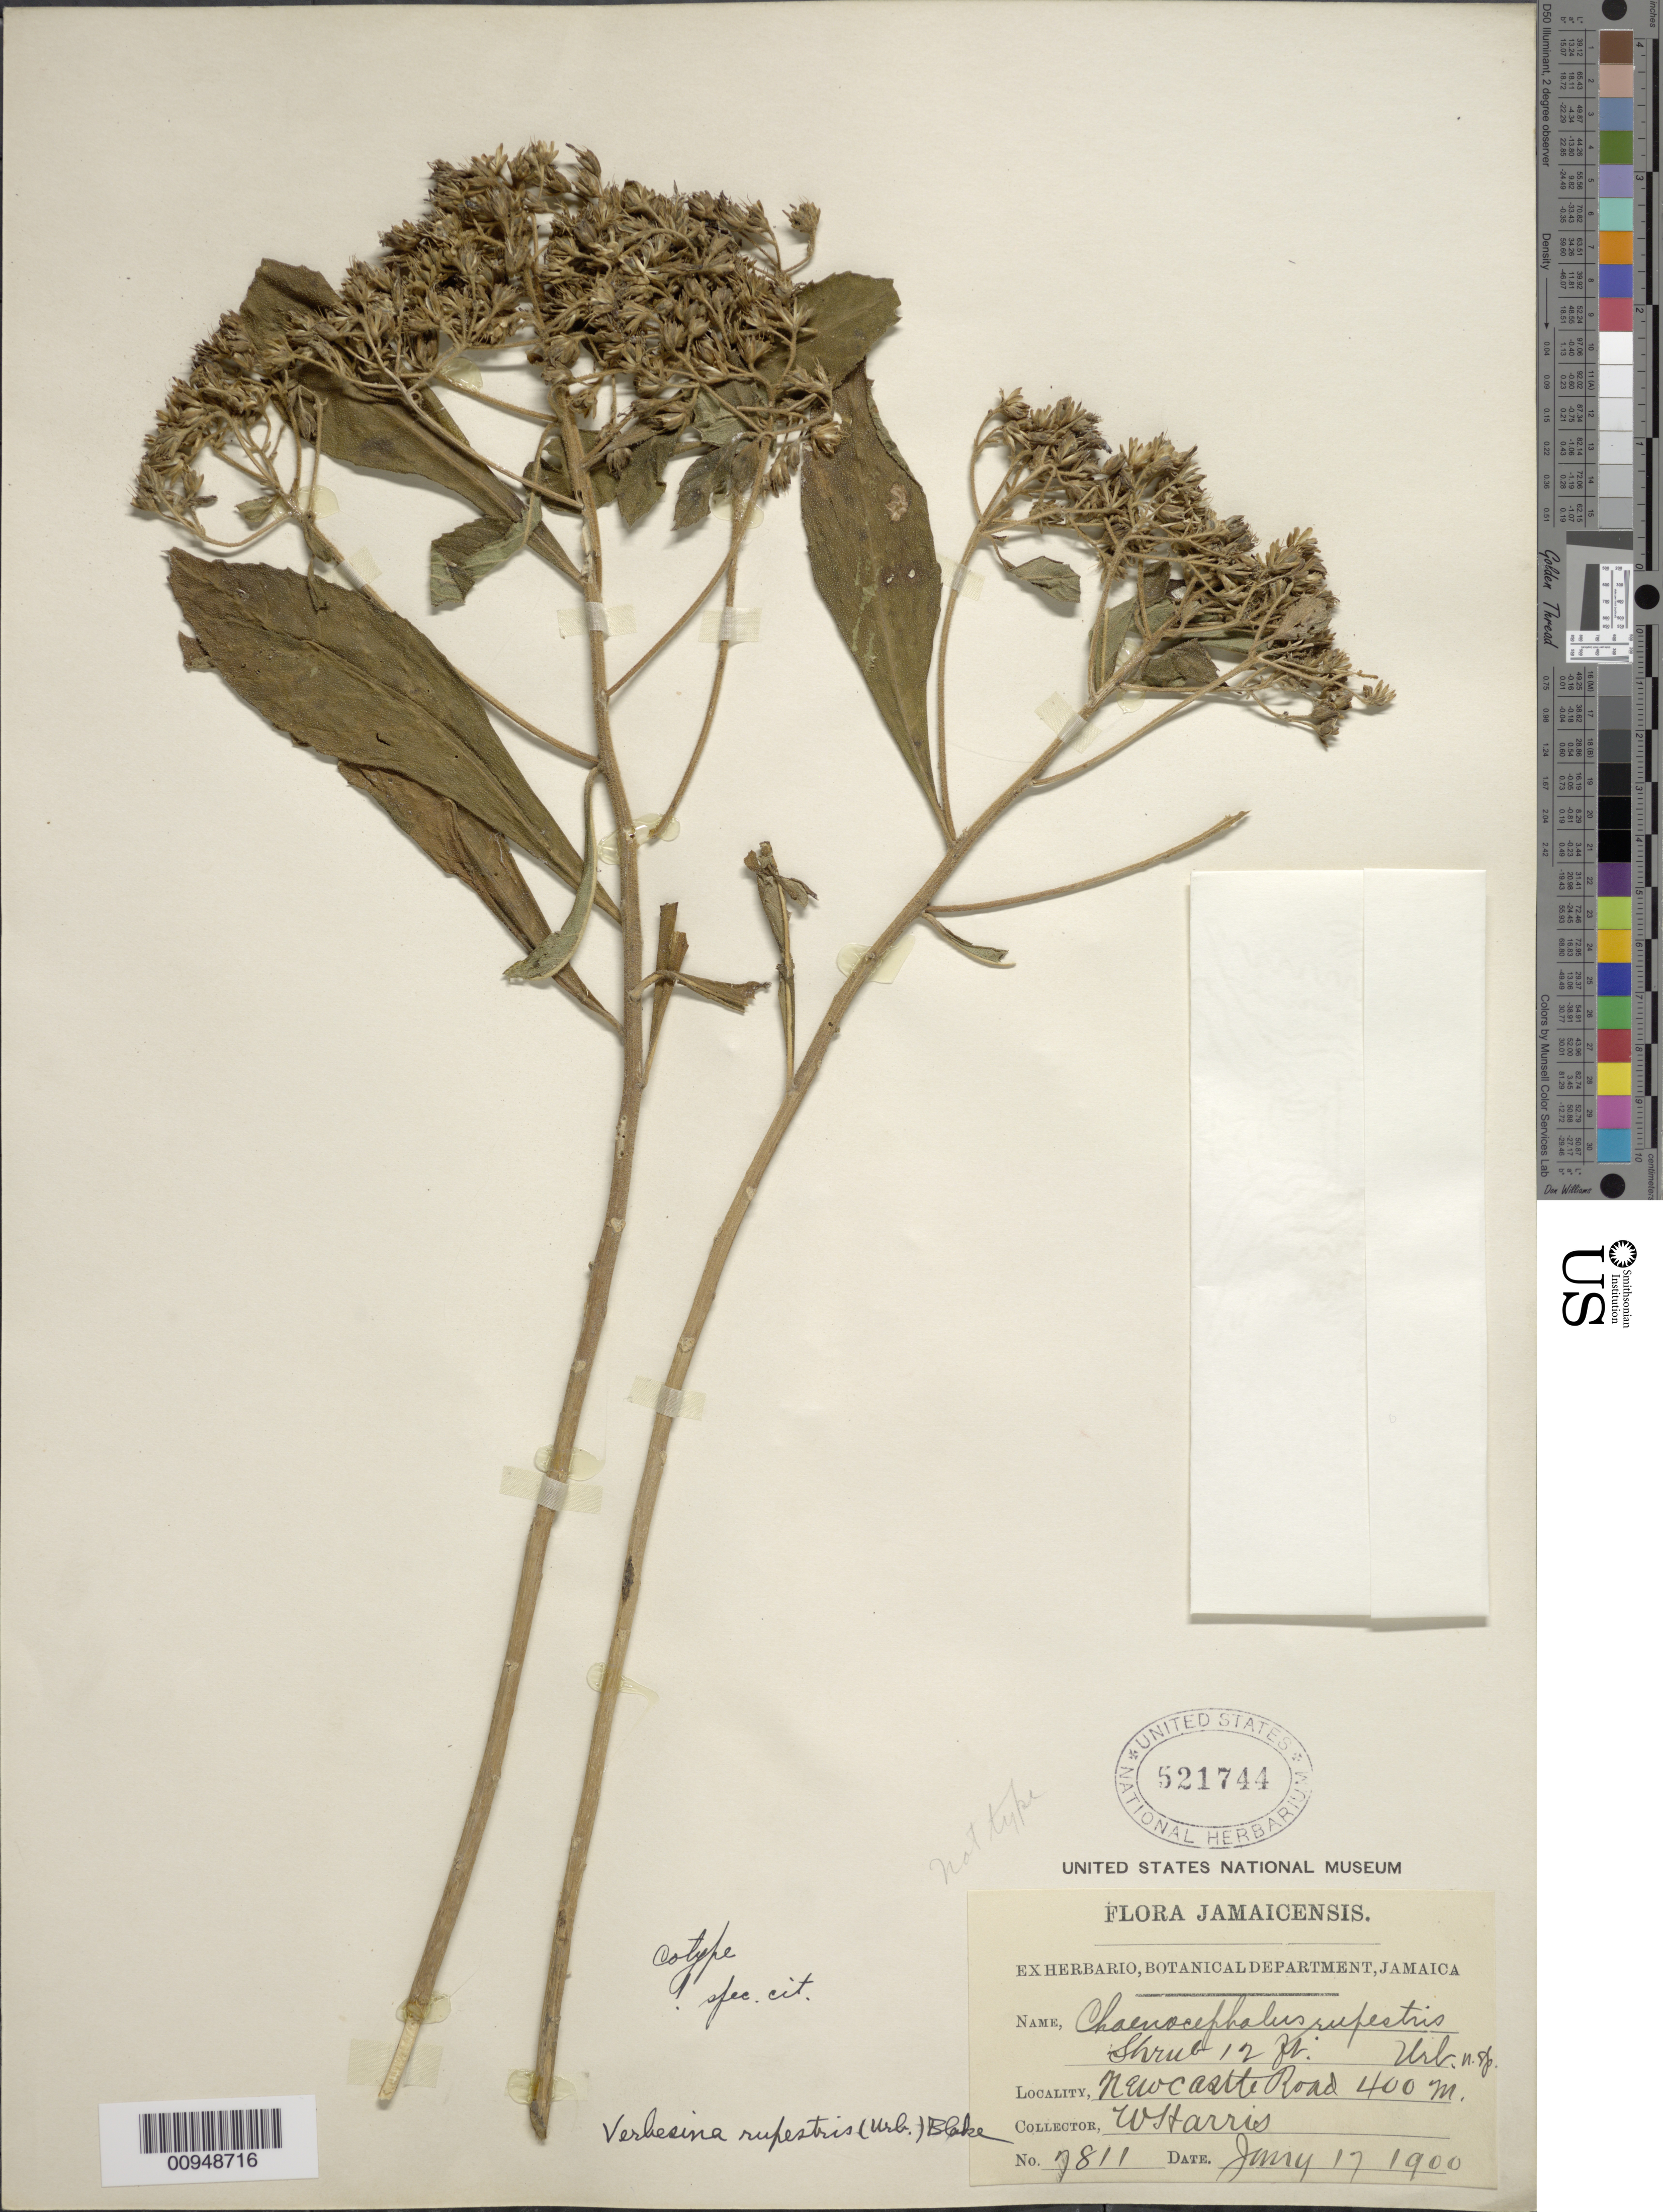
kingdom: Plantae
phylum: Tracheophyta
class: Magnoliopsida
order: Asterales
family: Asteraceae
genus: Verbesina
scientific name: Verbesina rupestris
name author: Urb.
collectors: W. H. Harris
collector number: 7811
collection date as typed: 17 Jan 1900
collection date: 1900-01-17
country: Jamaica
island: Jamaica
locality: Newcastle Road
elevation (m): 400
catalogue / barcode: US 521744